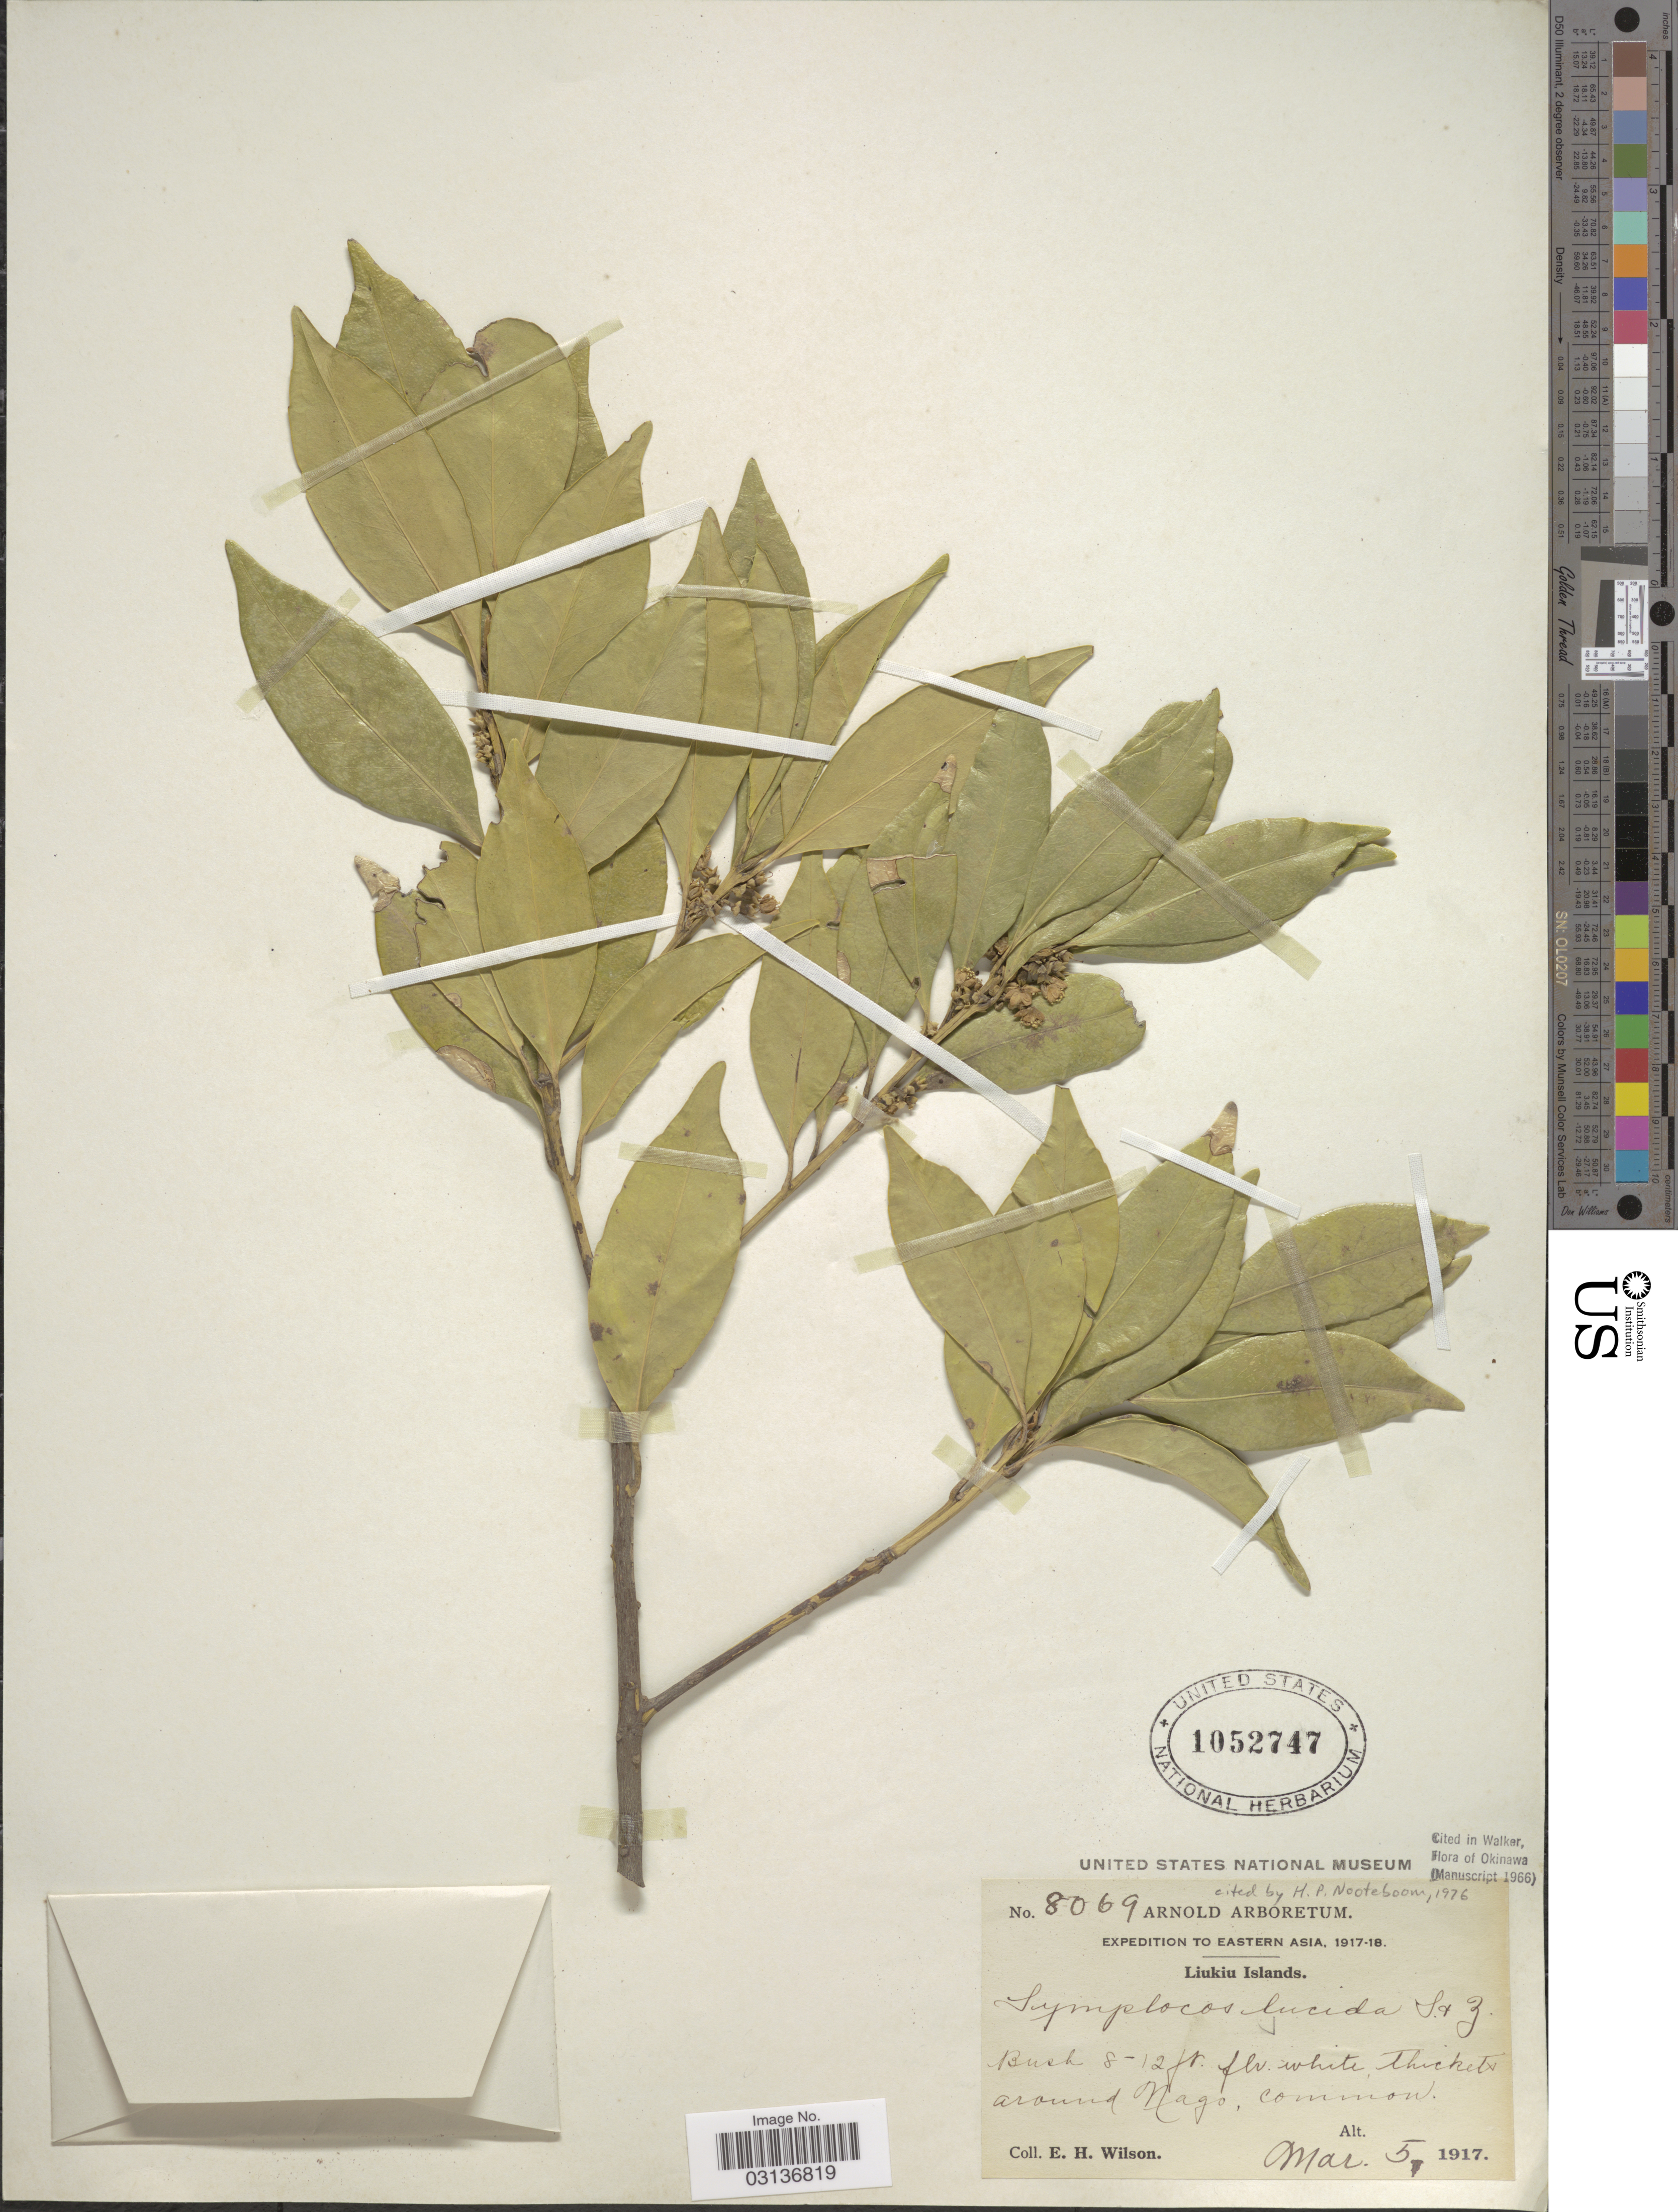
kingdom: Plantae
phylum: Tracheophyta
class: Magnoliopsida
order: Ericales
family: Symplocaceae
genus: Symplocos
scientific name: Symplocos lucida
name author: (Thurb.) Siebold & Zucc.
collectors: E. Wilson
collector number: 8069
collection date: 1917-03-05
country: Japan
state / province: Okinawa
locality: Eastern Asia. Liukiu Islands. Thickets around Nago.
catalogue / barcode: US 1052747